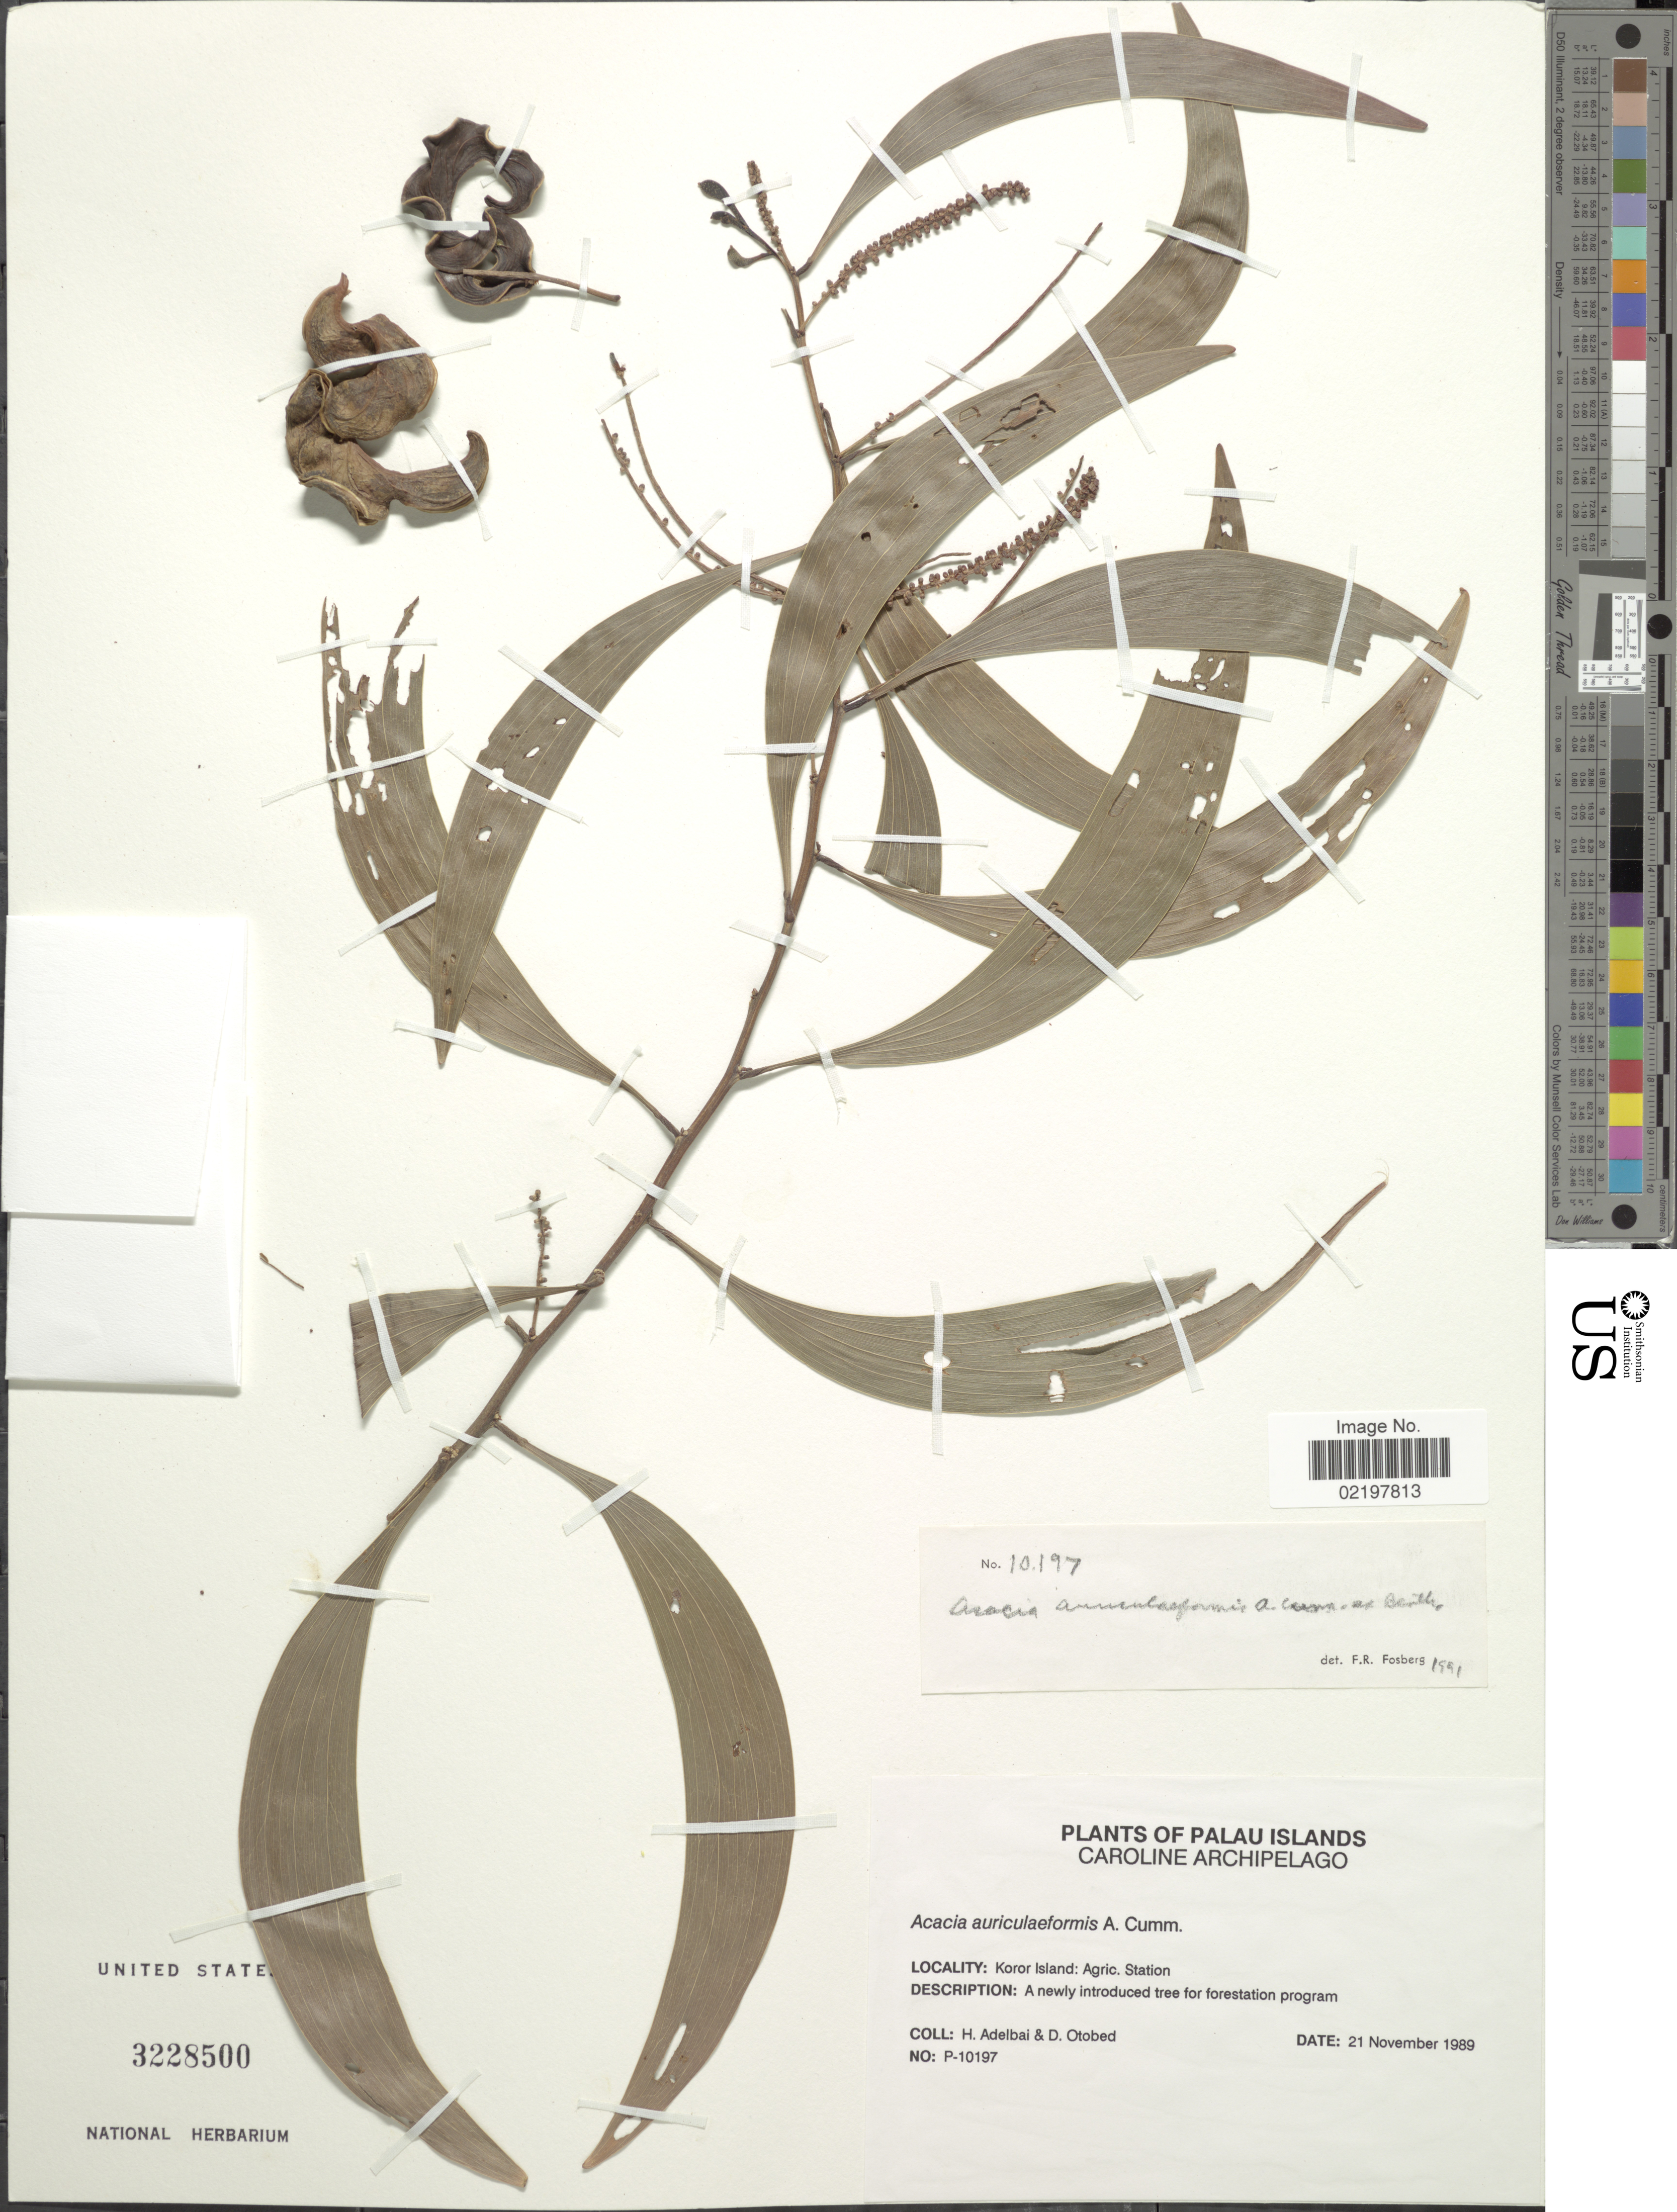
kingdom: Plantae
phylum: Tracheophyta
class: Magnoliopsida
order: Fabales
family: Fabaceae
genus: Acacia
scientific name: Acacia auriculiformis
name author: A. Cunn. ex Benth.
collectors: H. Adelbai & D. O. Otobed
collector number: P-10197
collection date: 1989-11-21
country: Palau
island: Oreor [Koror]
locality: Koror Island: Agric. Station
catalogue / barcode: US 3228500